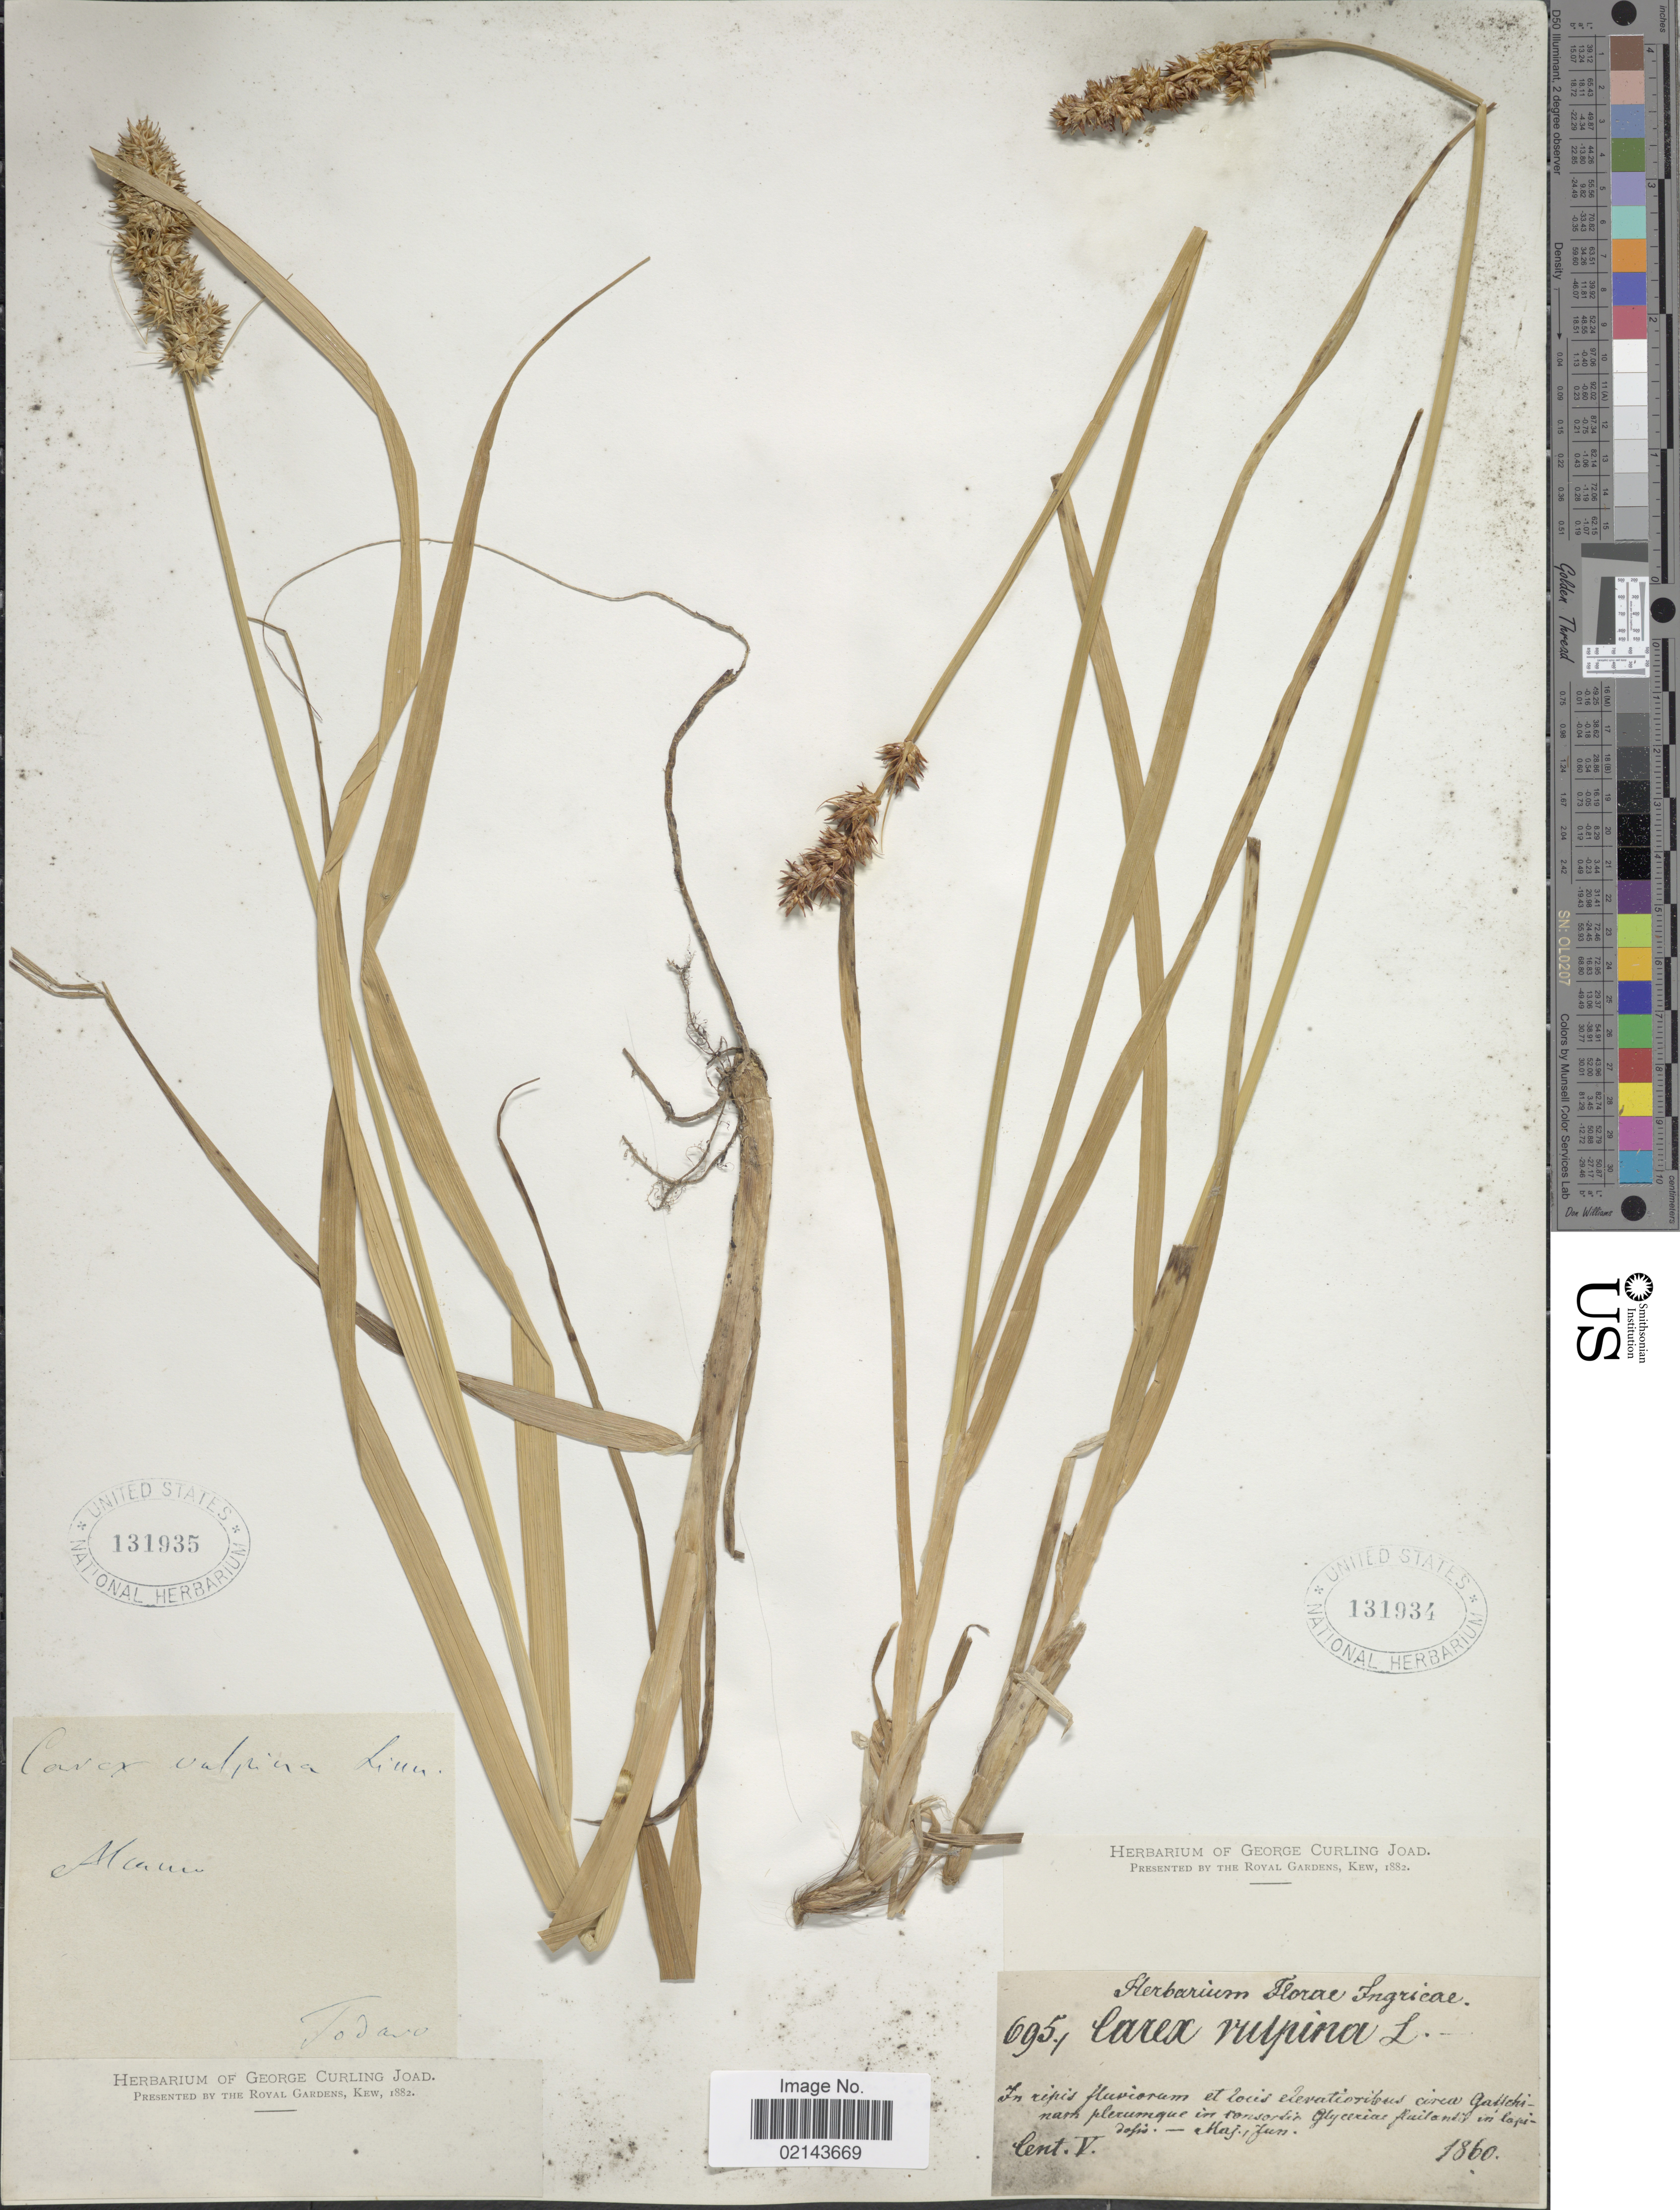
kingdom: Plantae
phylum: Tracheophyta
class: Liliopsida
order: Poales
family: Cyperaceae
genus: Carex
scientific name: Carex vulpina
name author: L.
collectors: ex herb. George Curling Joad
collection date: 1860-05/1860-06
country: Russian Federation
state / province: St. Petersburg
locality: In ripis fluviorum et locis elevatioribus circa Gatschinam [illegible text] in lapidosis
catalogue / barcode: US 131934